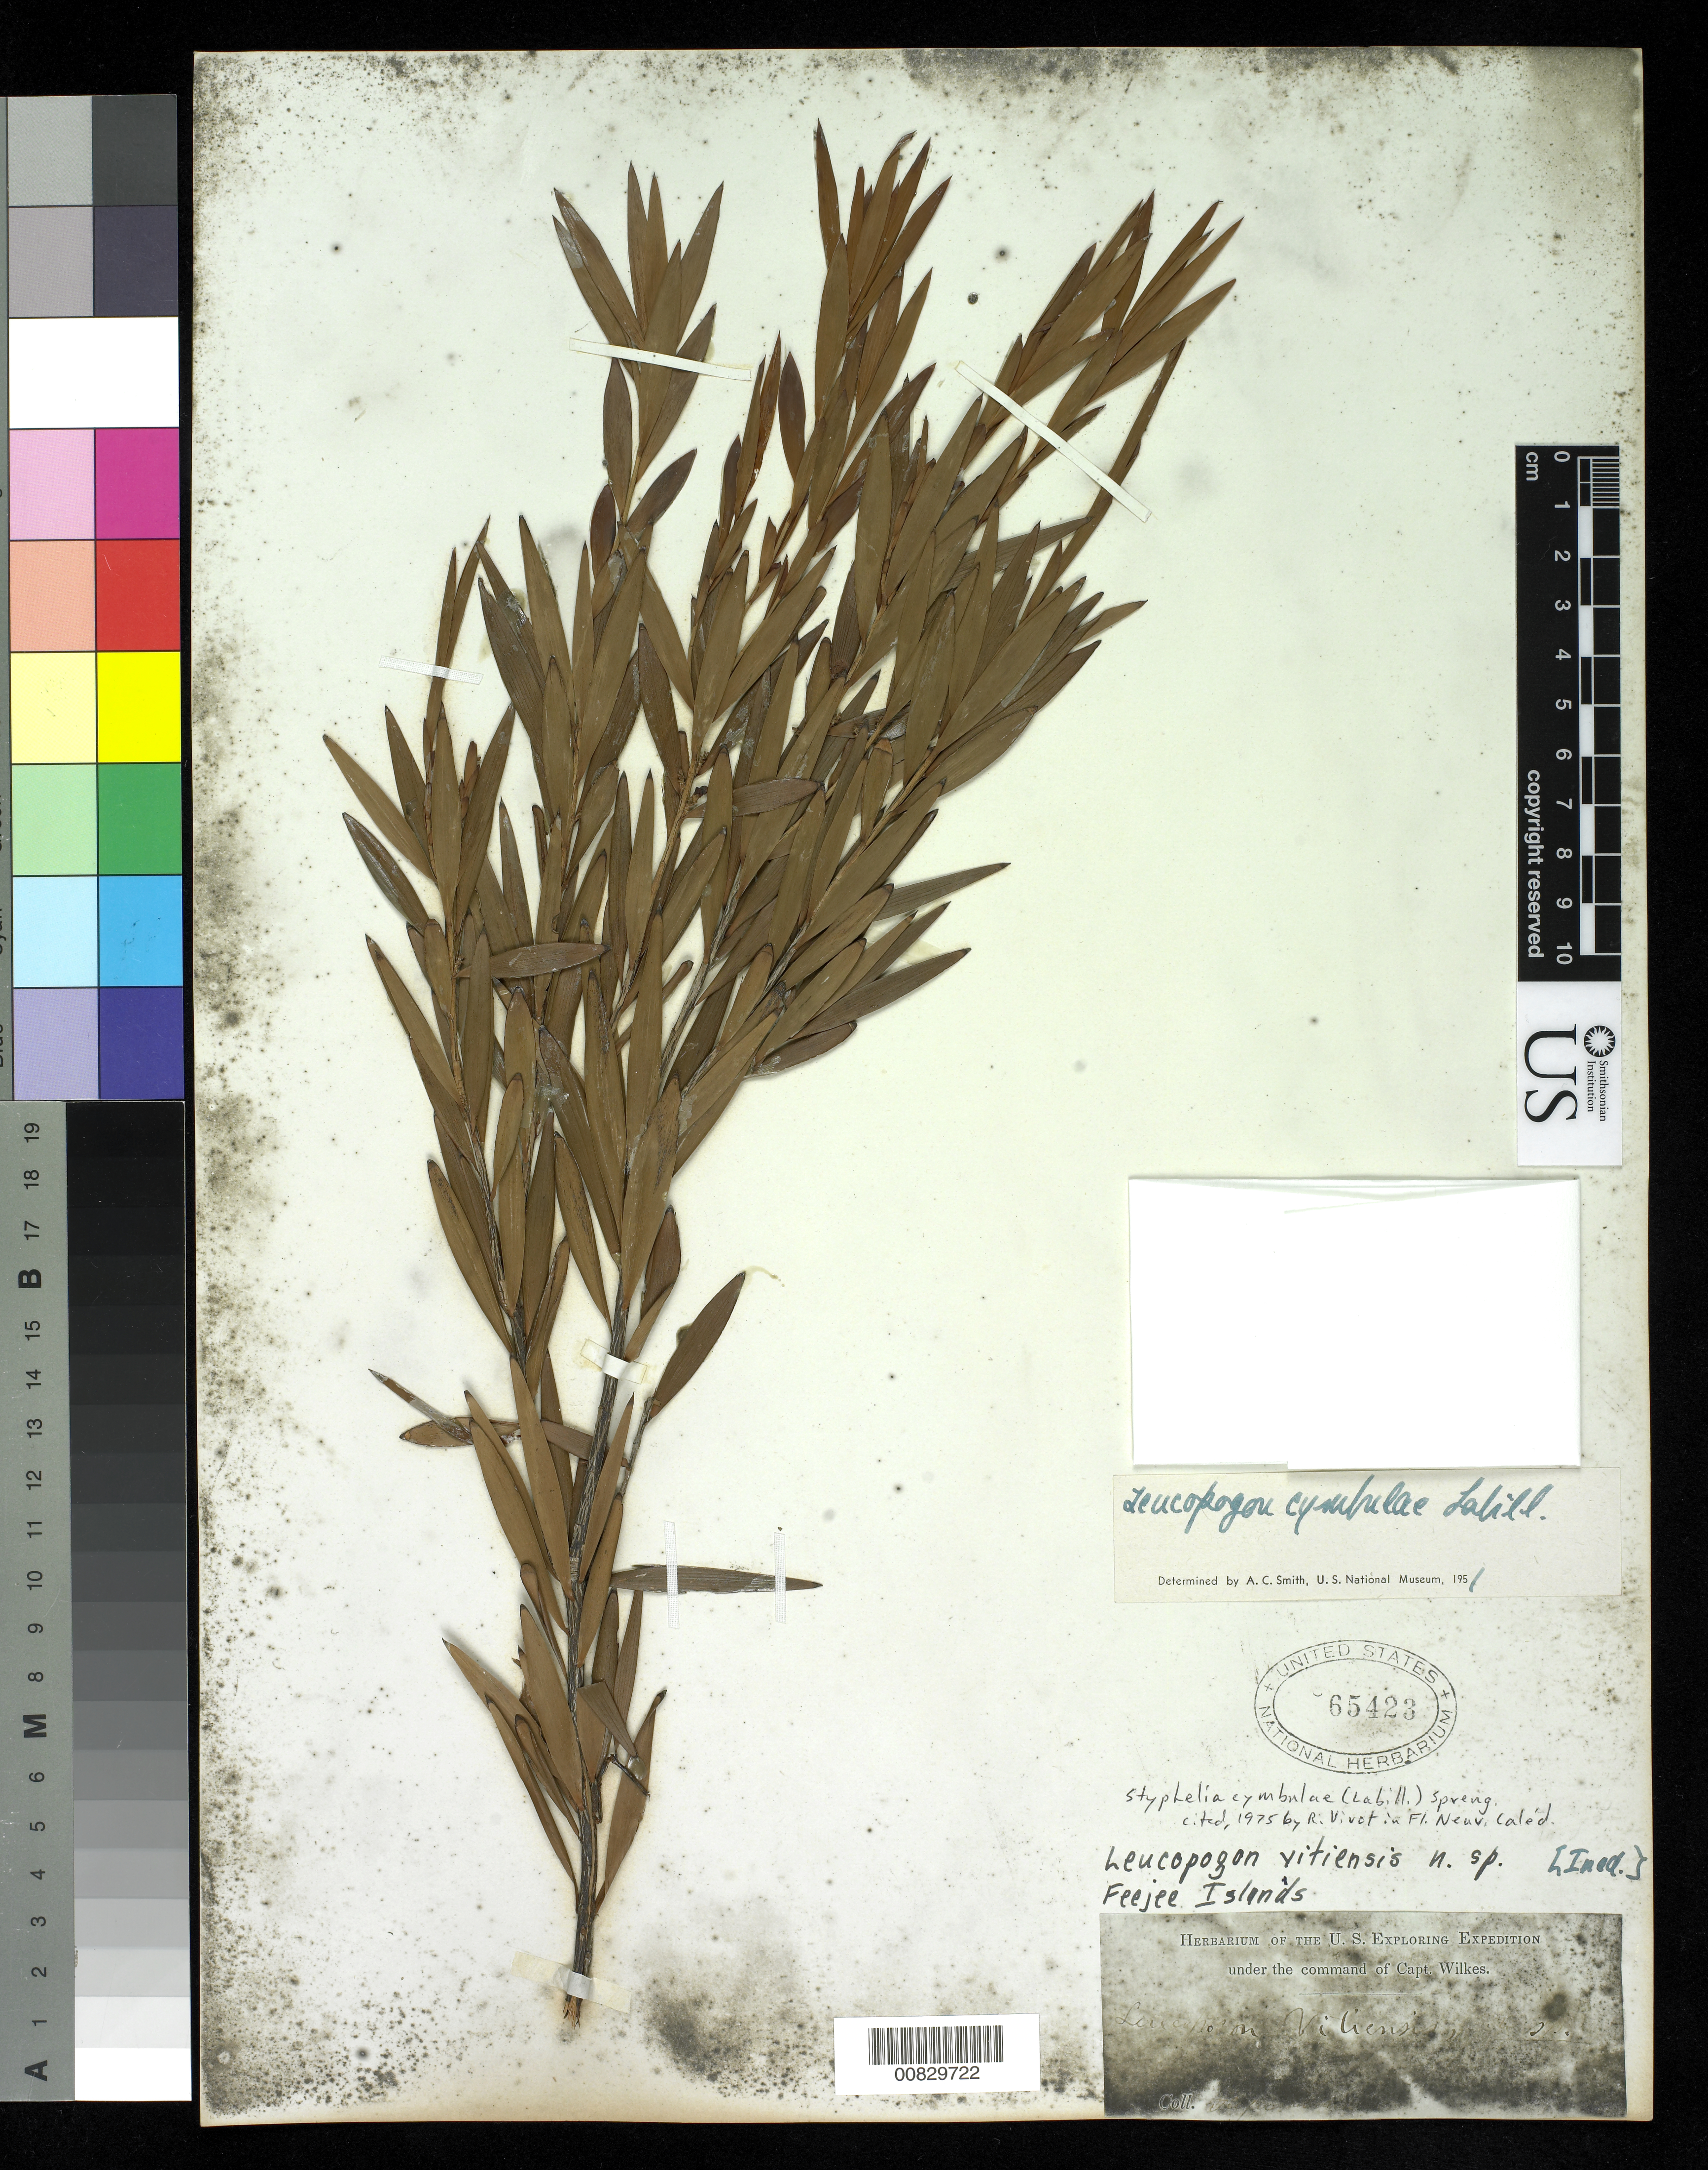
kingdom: Plantae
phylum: Tracheophyta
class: Magnoliopsida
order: Ericales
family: Ericaceae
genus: Styphelia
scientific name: Styphelia cymbulae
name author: (Labill.) Spreng.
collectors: Wilkes Explor. Exped.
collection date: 1838/1842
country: Fiji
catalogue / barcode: US 65423